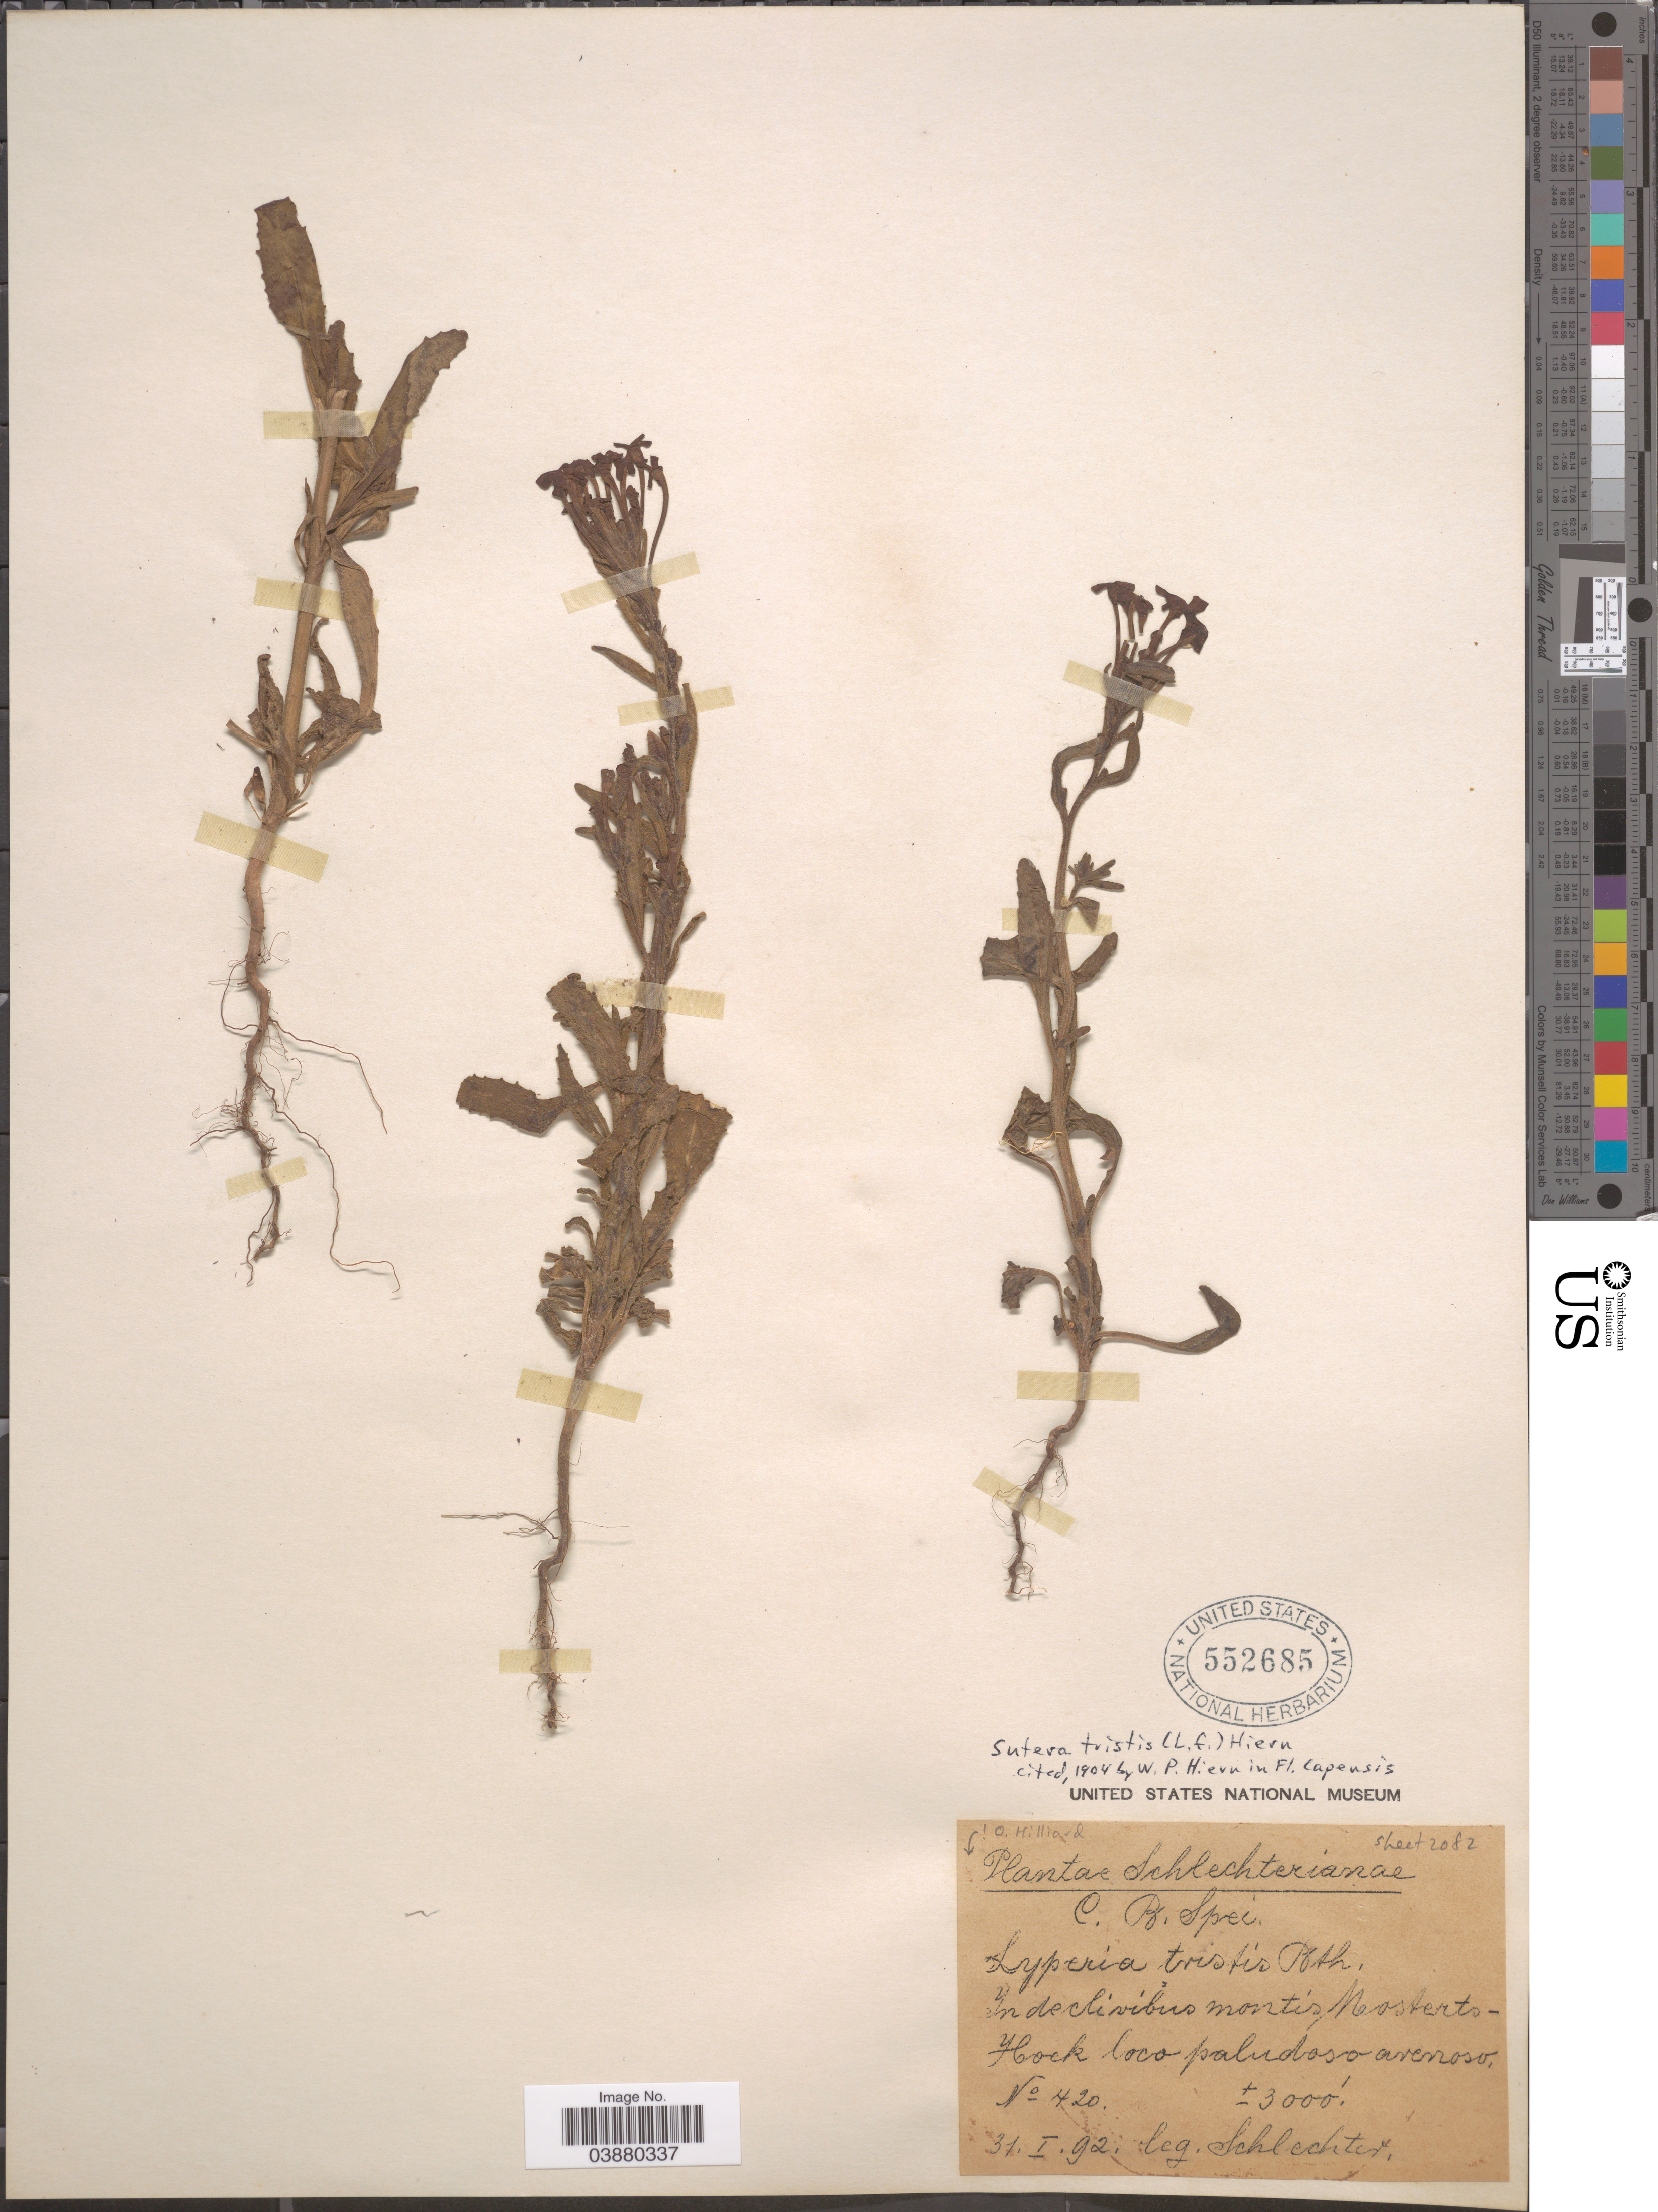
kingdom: Plantae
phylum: Tracheophyta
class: Magnoliopsida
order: Lamiales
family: Scrophulariaceae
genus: Lyperia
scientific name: Lyperia tristis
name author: Benth.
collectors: Schlechter, --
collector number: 420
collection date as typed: Transcribed d/m/y: 31/1/92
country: South Africa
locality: In declivibus montis Mosterts-Hoek loco paludoso arenoso.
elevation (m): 914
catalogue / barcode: US 552685